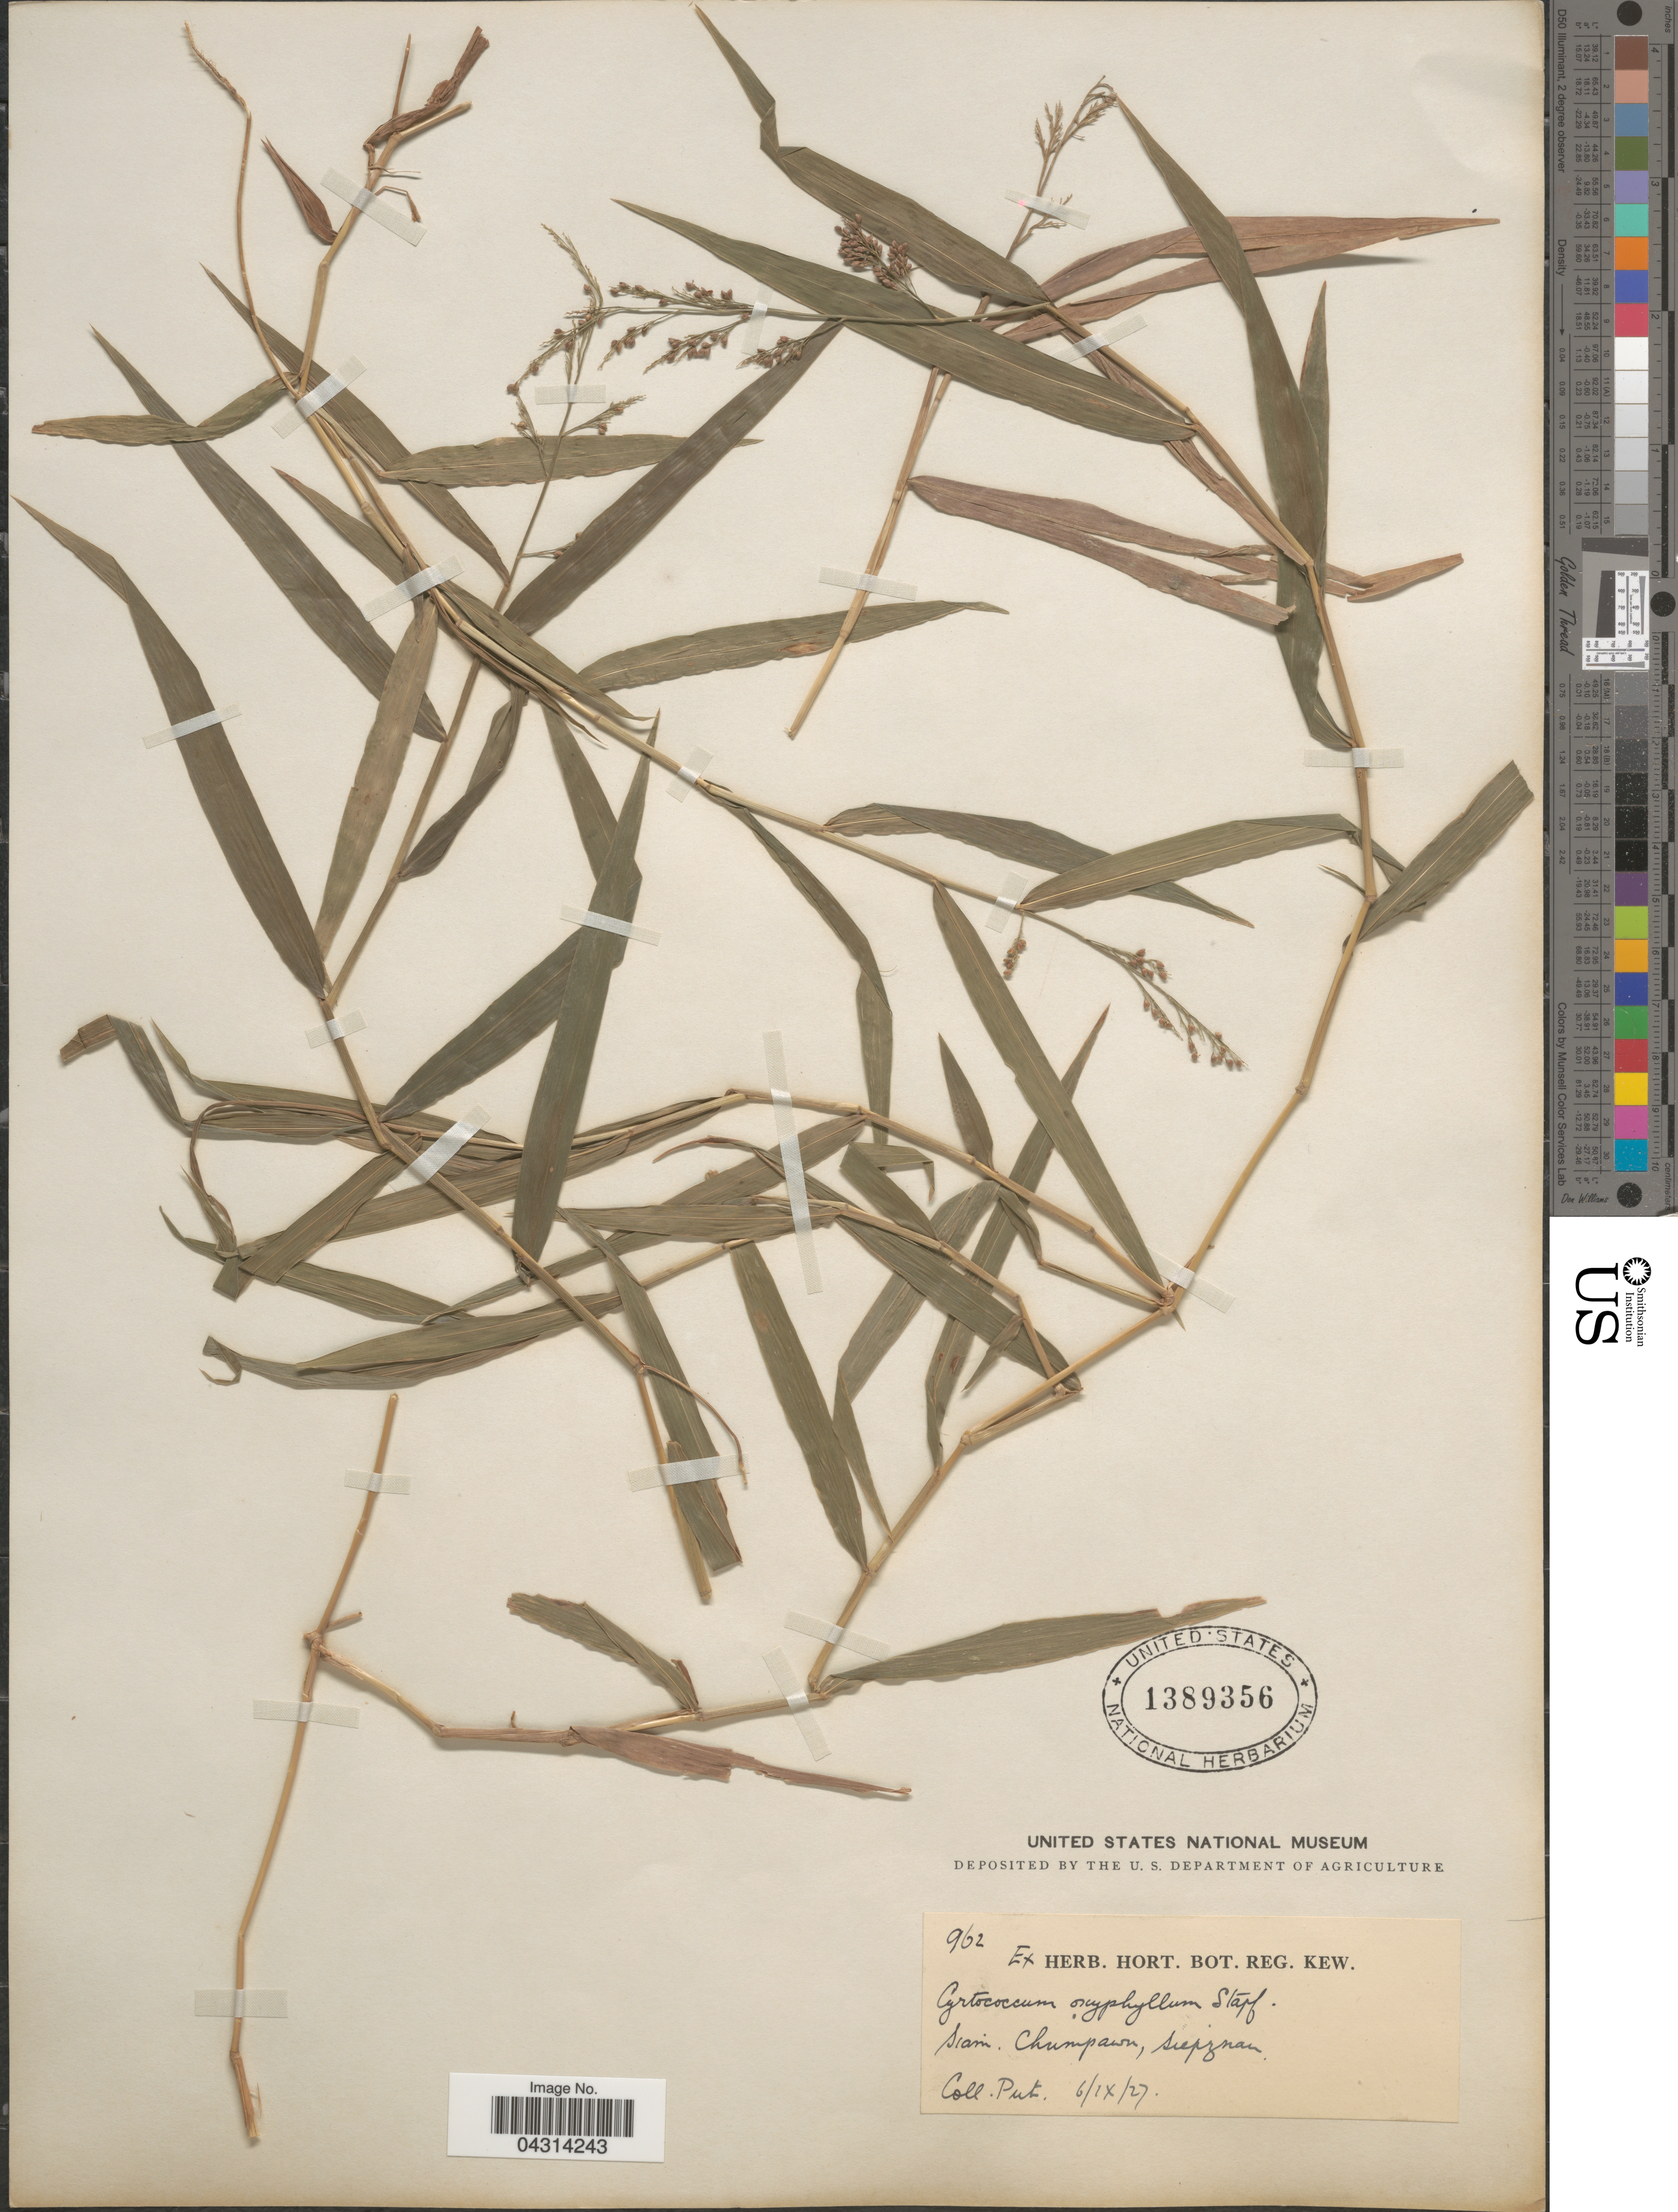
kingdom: Plantae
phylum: Tracheophyta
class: Liliopsida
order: Poales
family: Poaceae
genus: Cyrtococcum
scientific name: Cyrtococcum oxyphyllum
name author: (Steud.) Stapf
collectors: -. Put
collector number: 962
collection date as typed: Transcribed d/m/y: 6/9/27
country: Thailand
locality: Siam. Chumpawn, Siepyuan.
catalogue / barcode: US 1389356